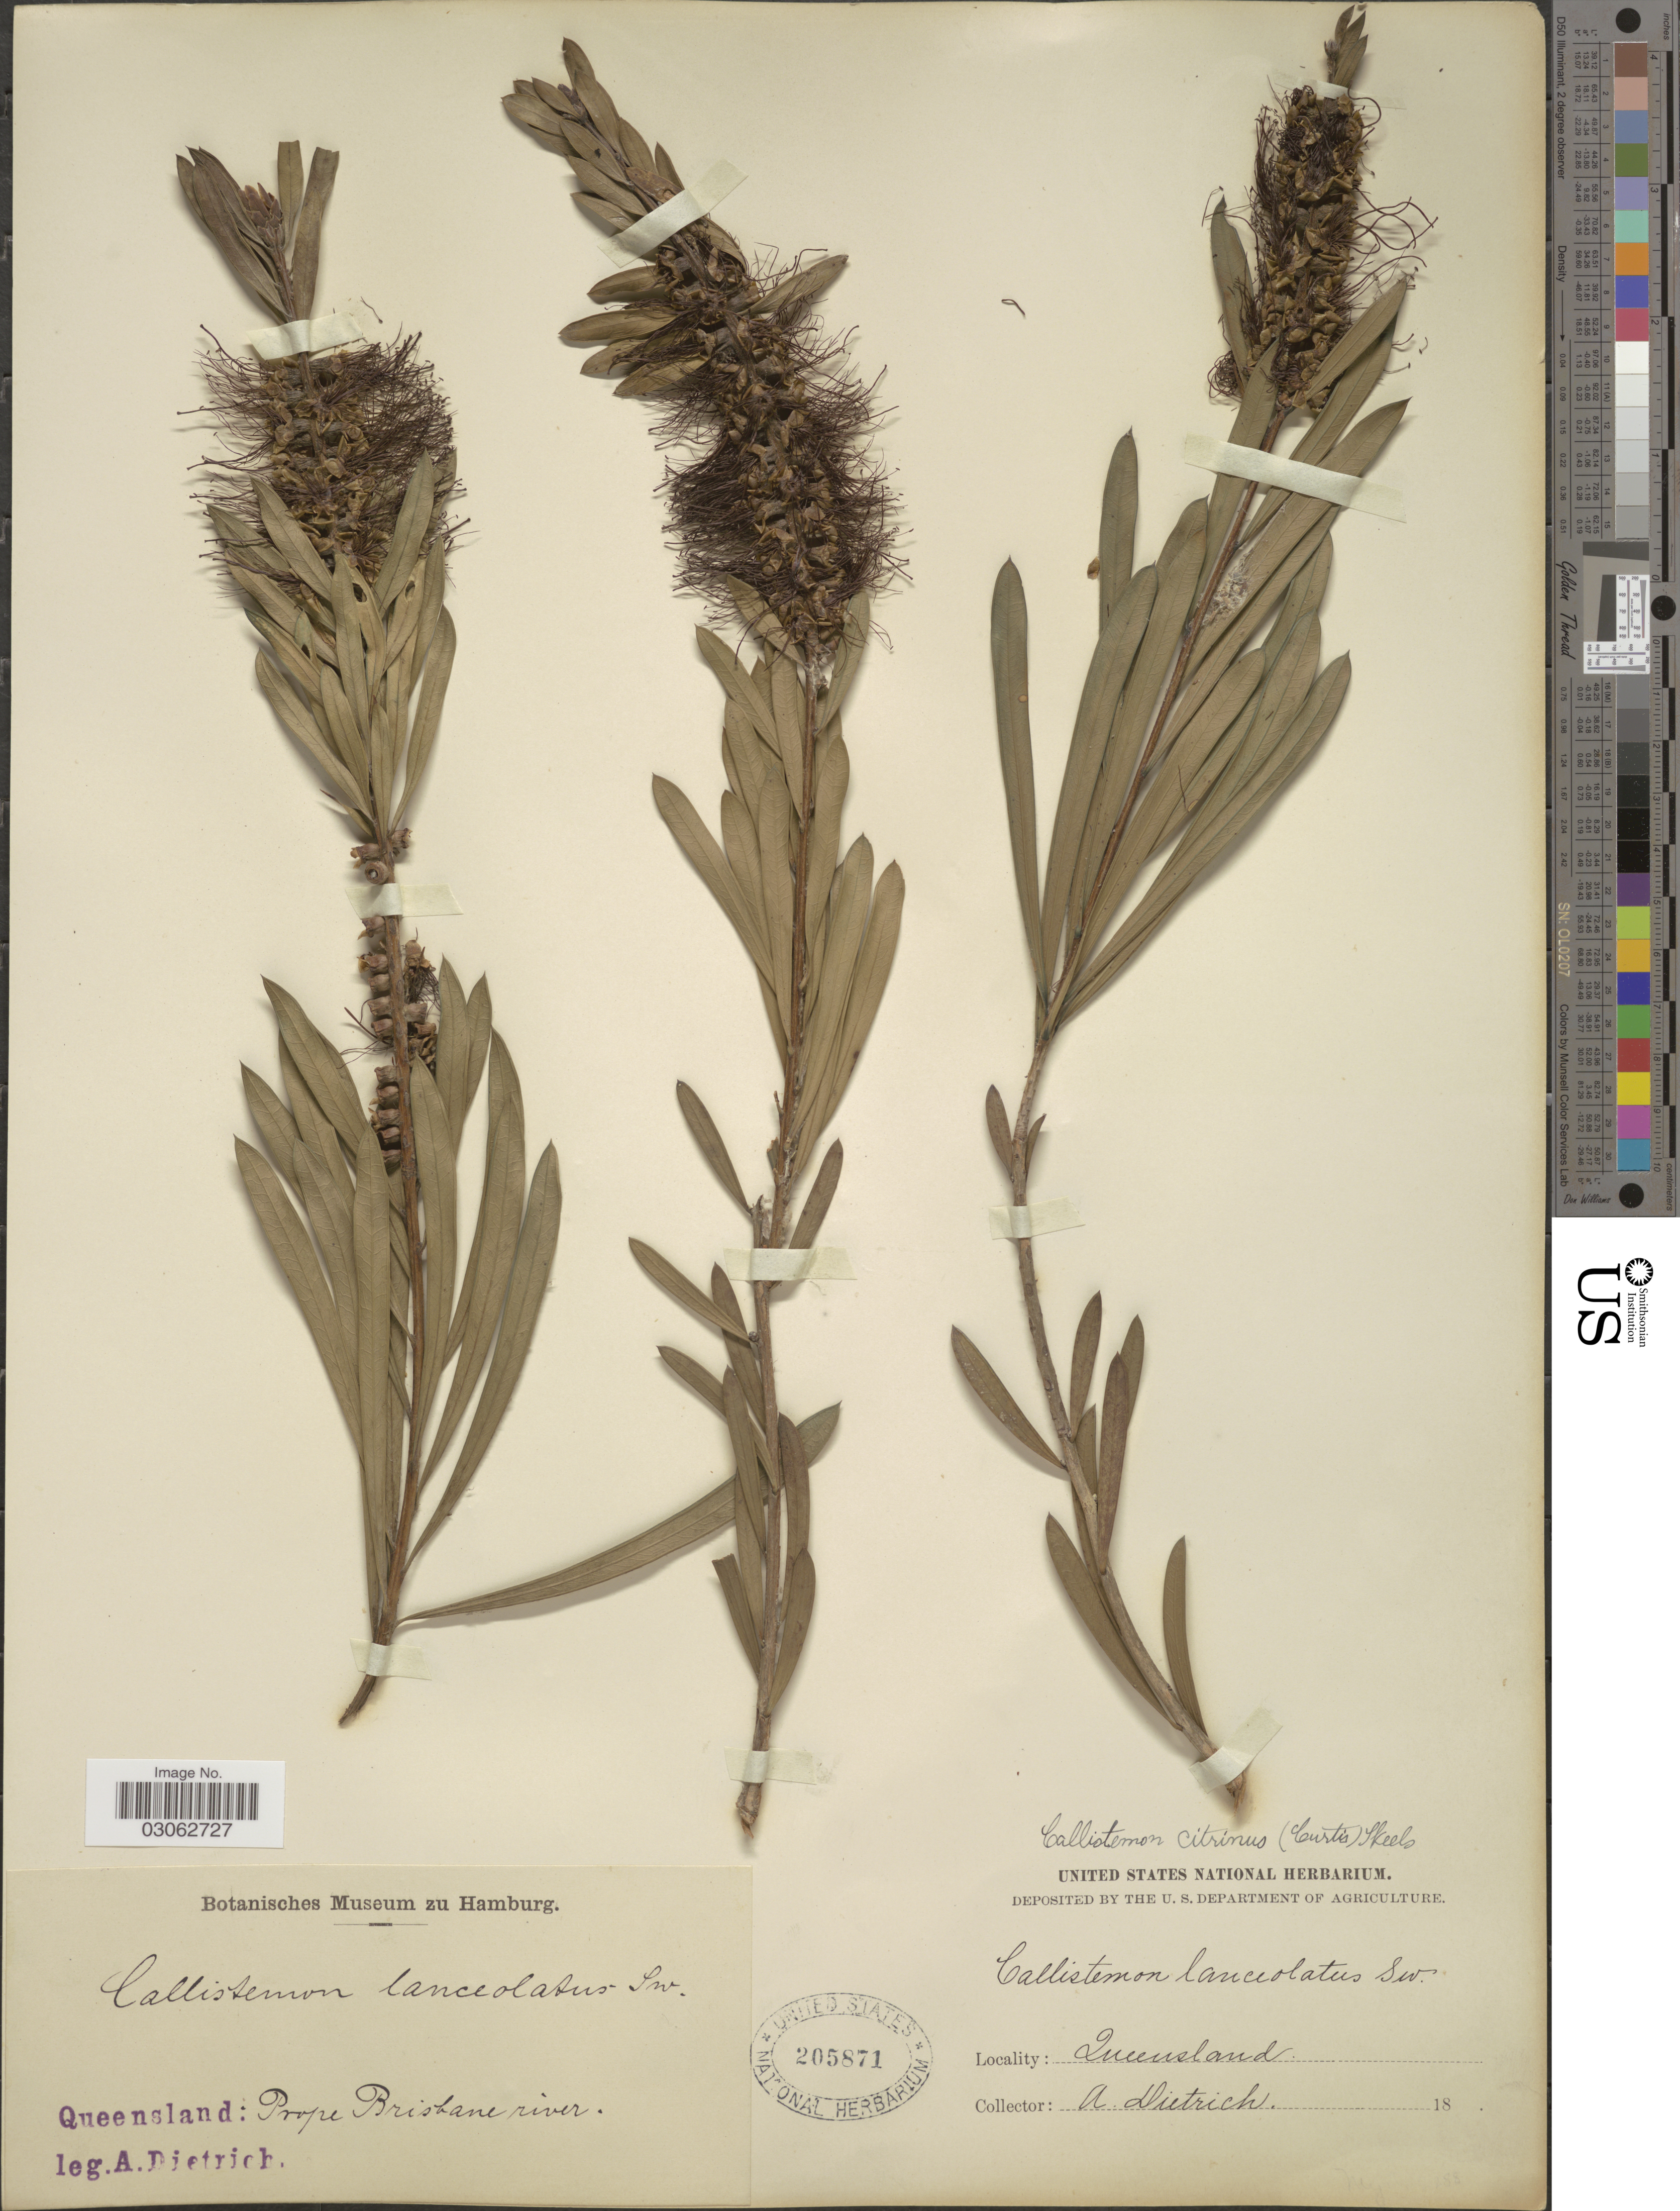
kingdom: Plantae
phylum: Tracheophyta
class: Magnoliopsida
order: Myrtales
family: Myrtaceae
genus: Callistemon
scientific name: Callistemon citrinus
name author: (Curtis) Skeels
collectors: A. Dietrich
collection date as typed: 18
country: Australia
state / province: Queensland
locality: Prope Brisbane river.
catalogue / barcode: US 205871